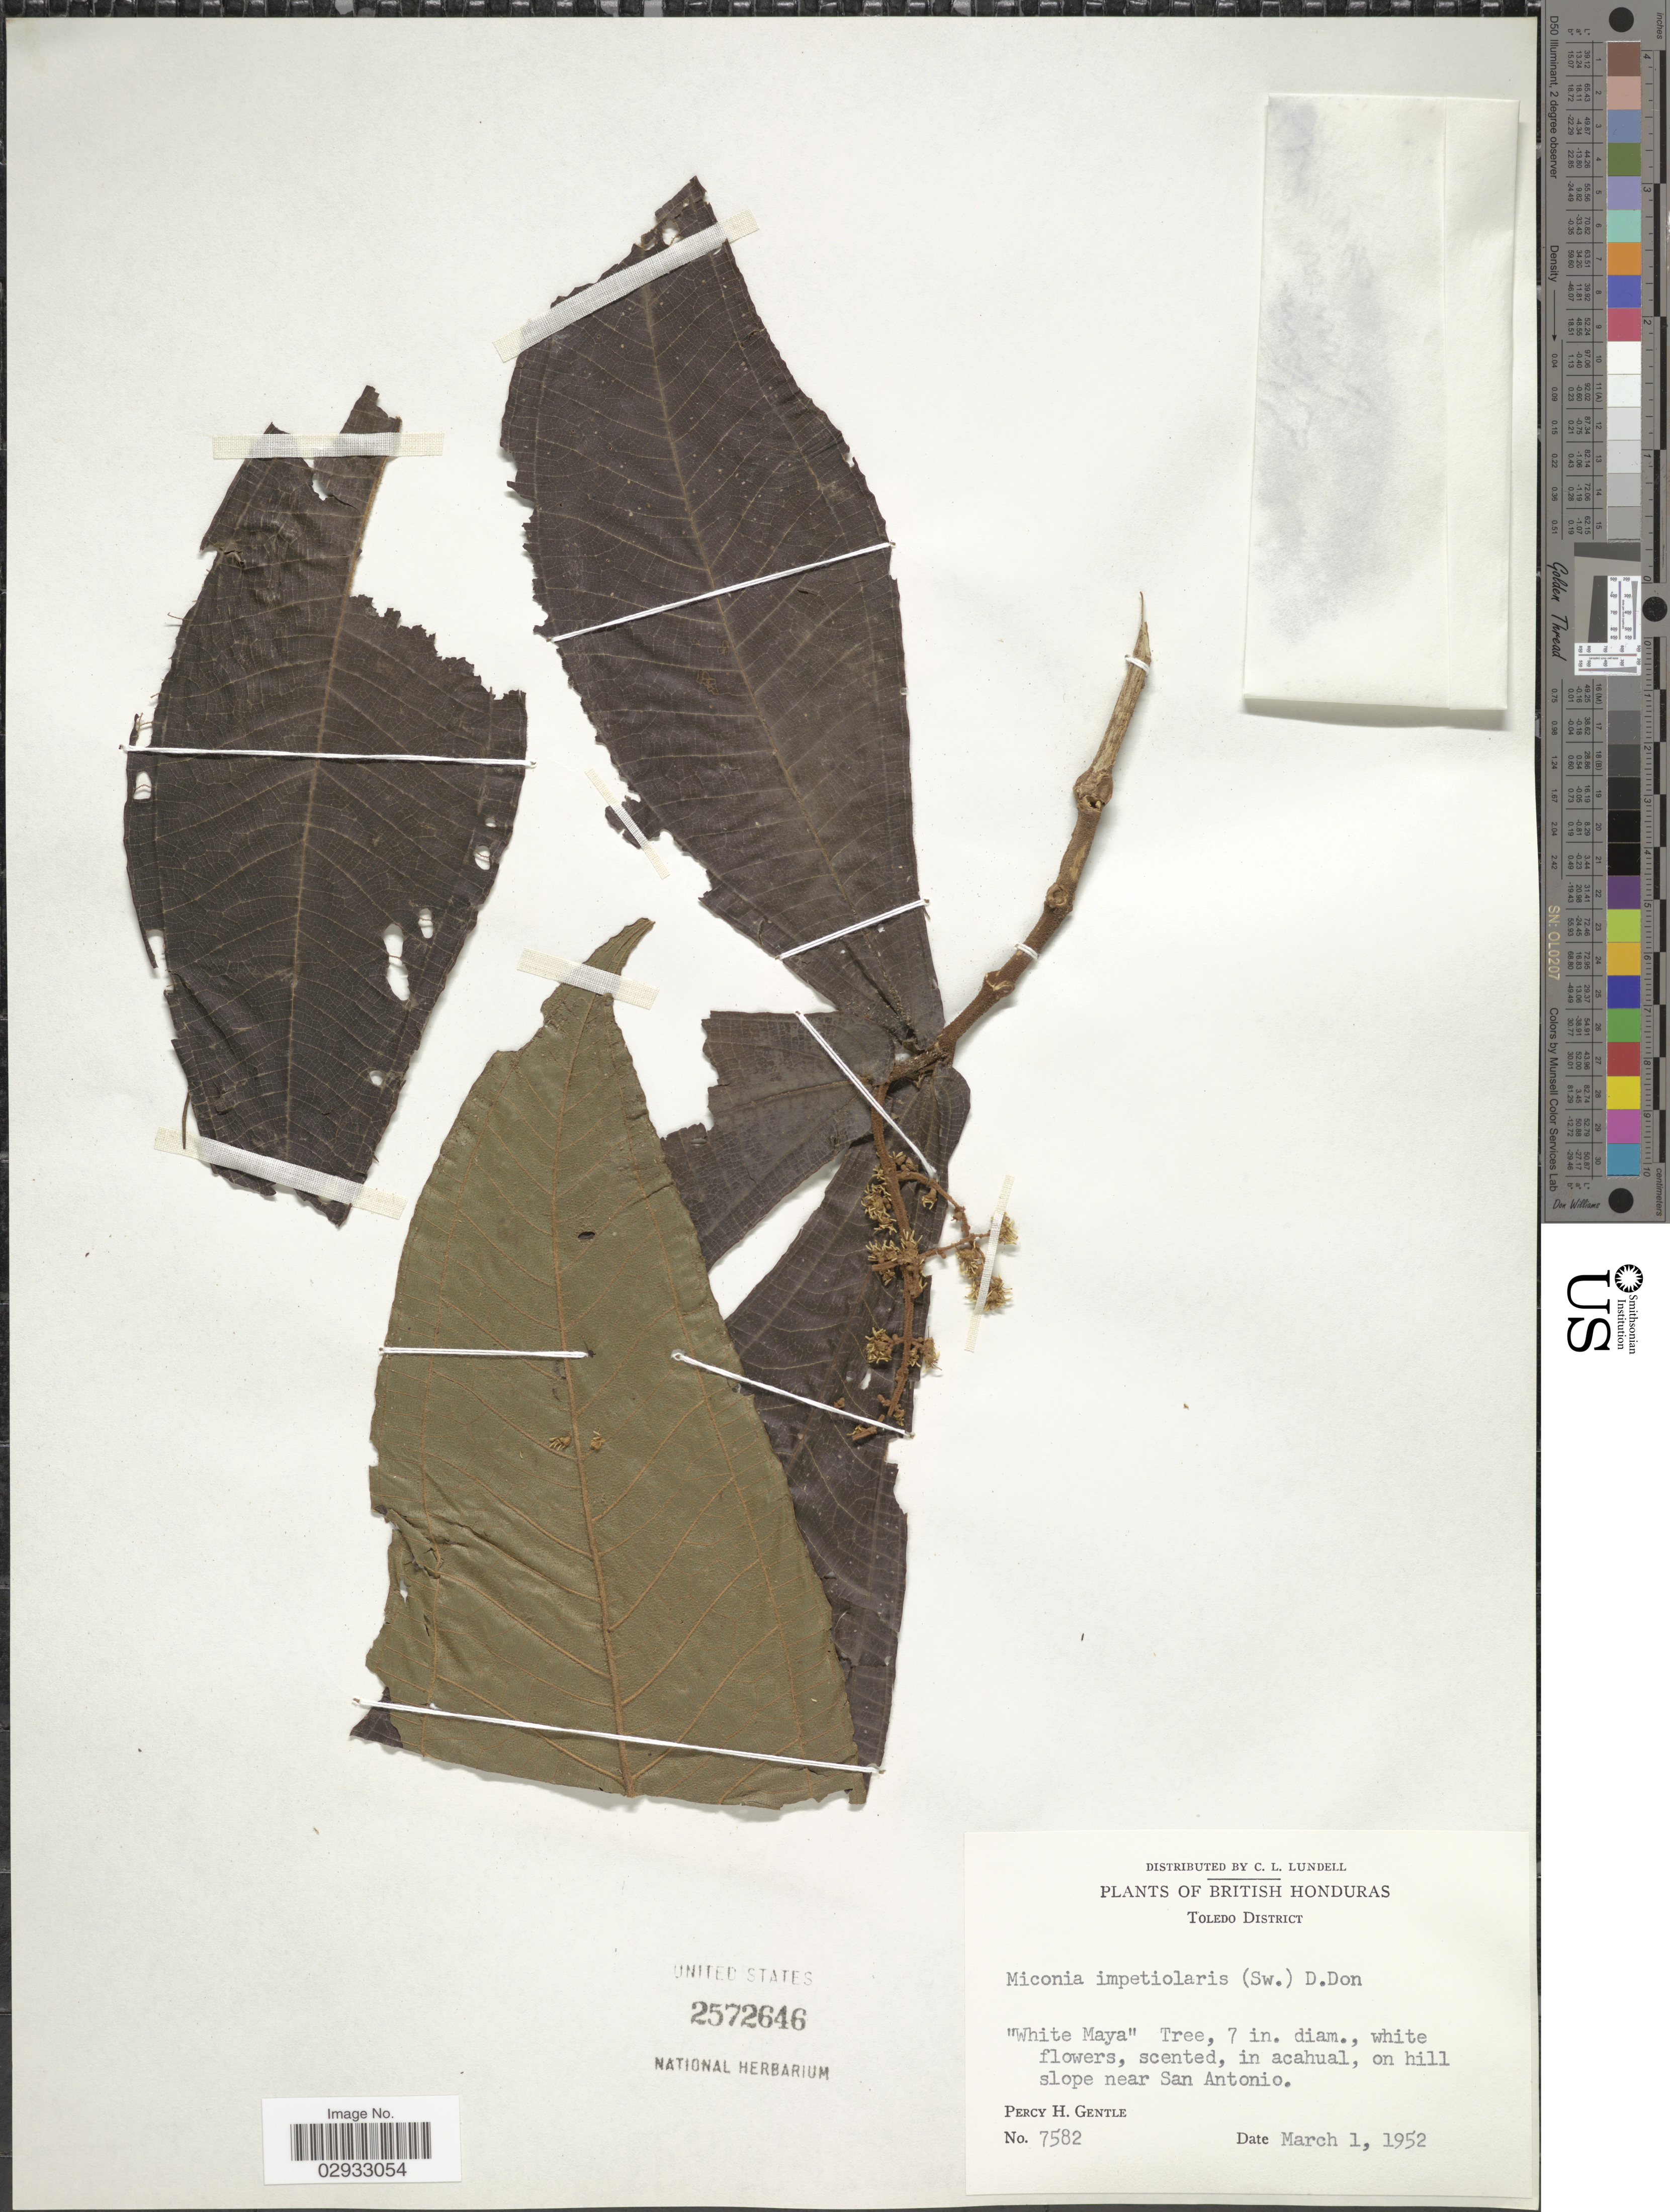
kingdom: Plantae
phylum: Tracheophyta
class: Magnoliopsida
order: Myrtales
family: Melastomataceae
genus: Miconia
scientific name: Miconia impetiolaris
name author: (Sw.) D. Don ex DC.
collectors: P. H. Gentle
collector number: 7582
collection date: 1952-03-01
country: Belize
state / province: Toledo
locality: British Honduras. Toledo District. On hill slope near San Antonio.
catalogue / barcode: US 2572646